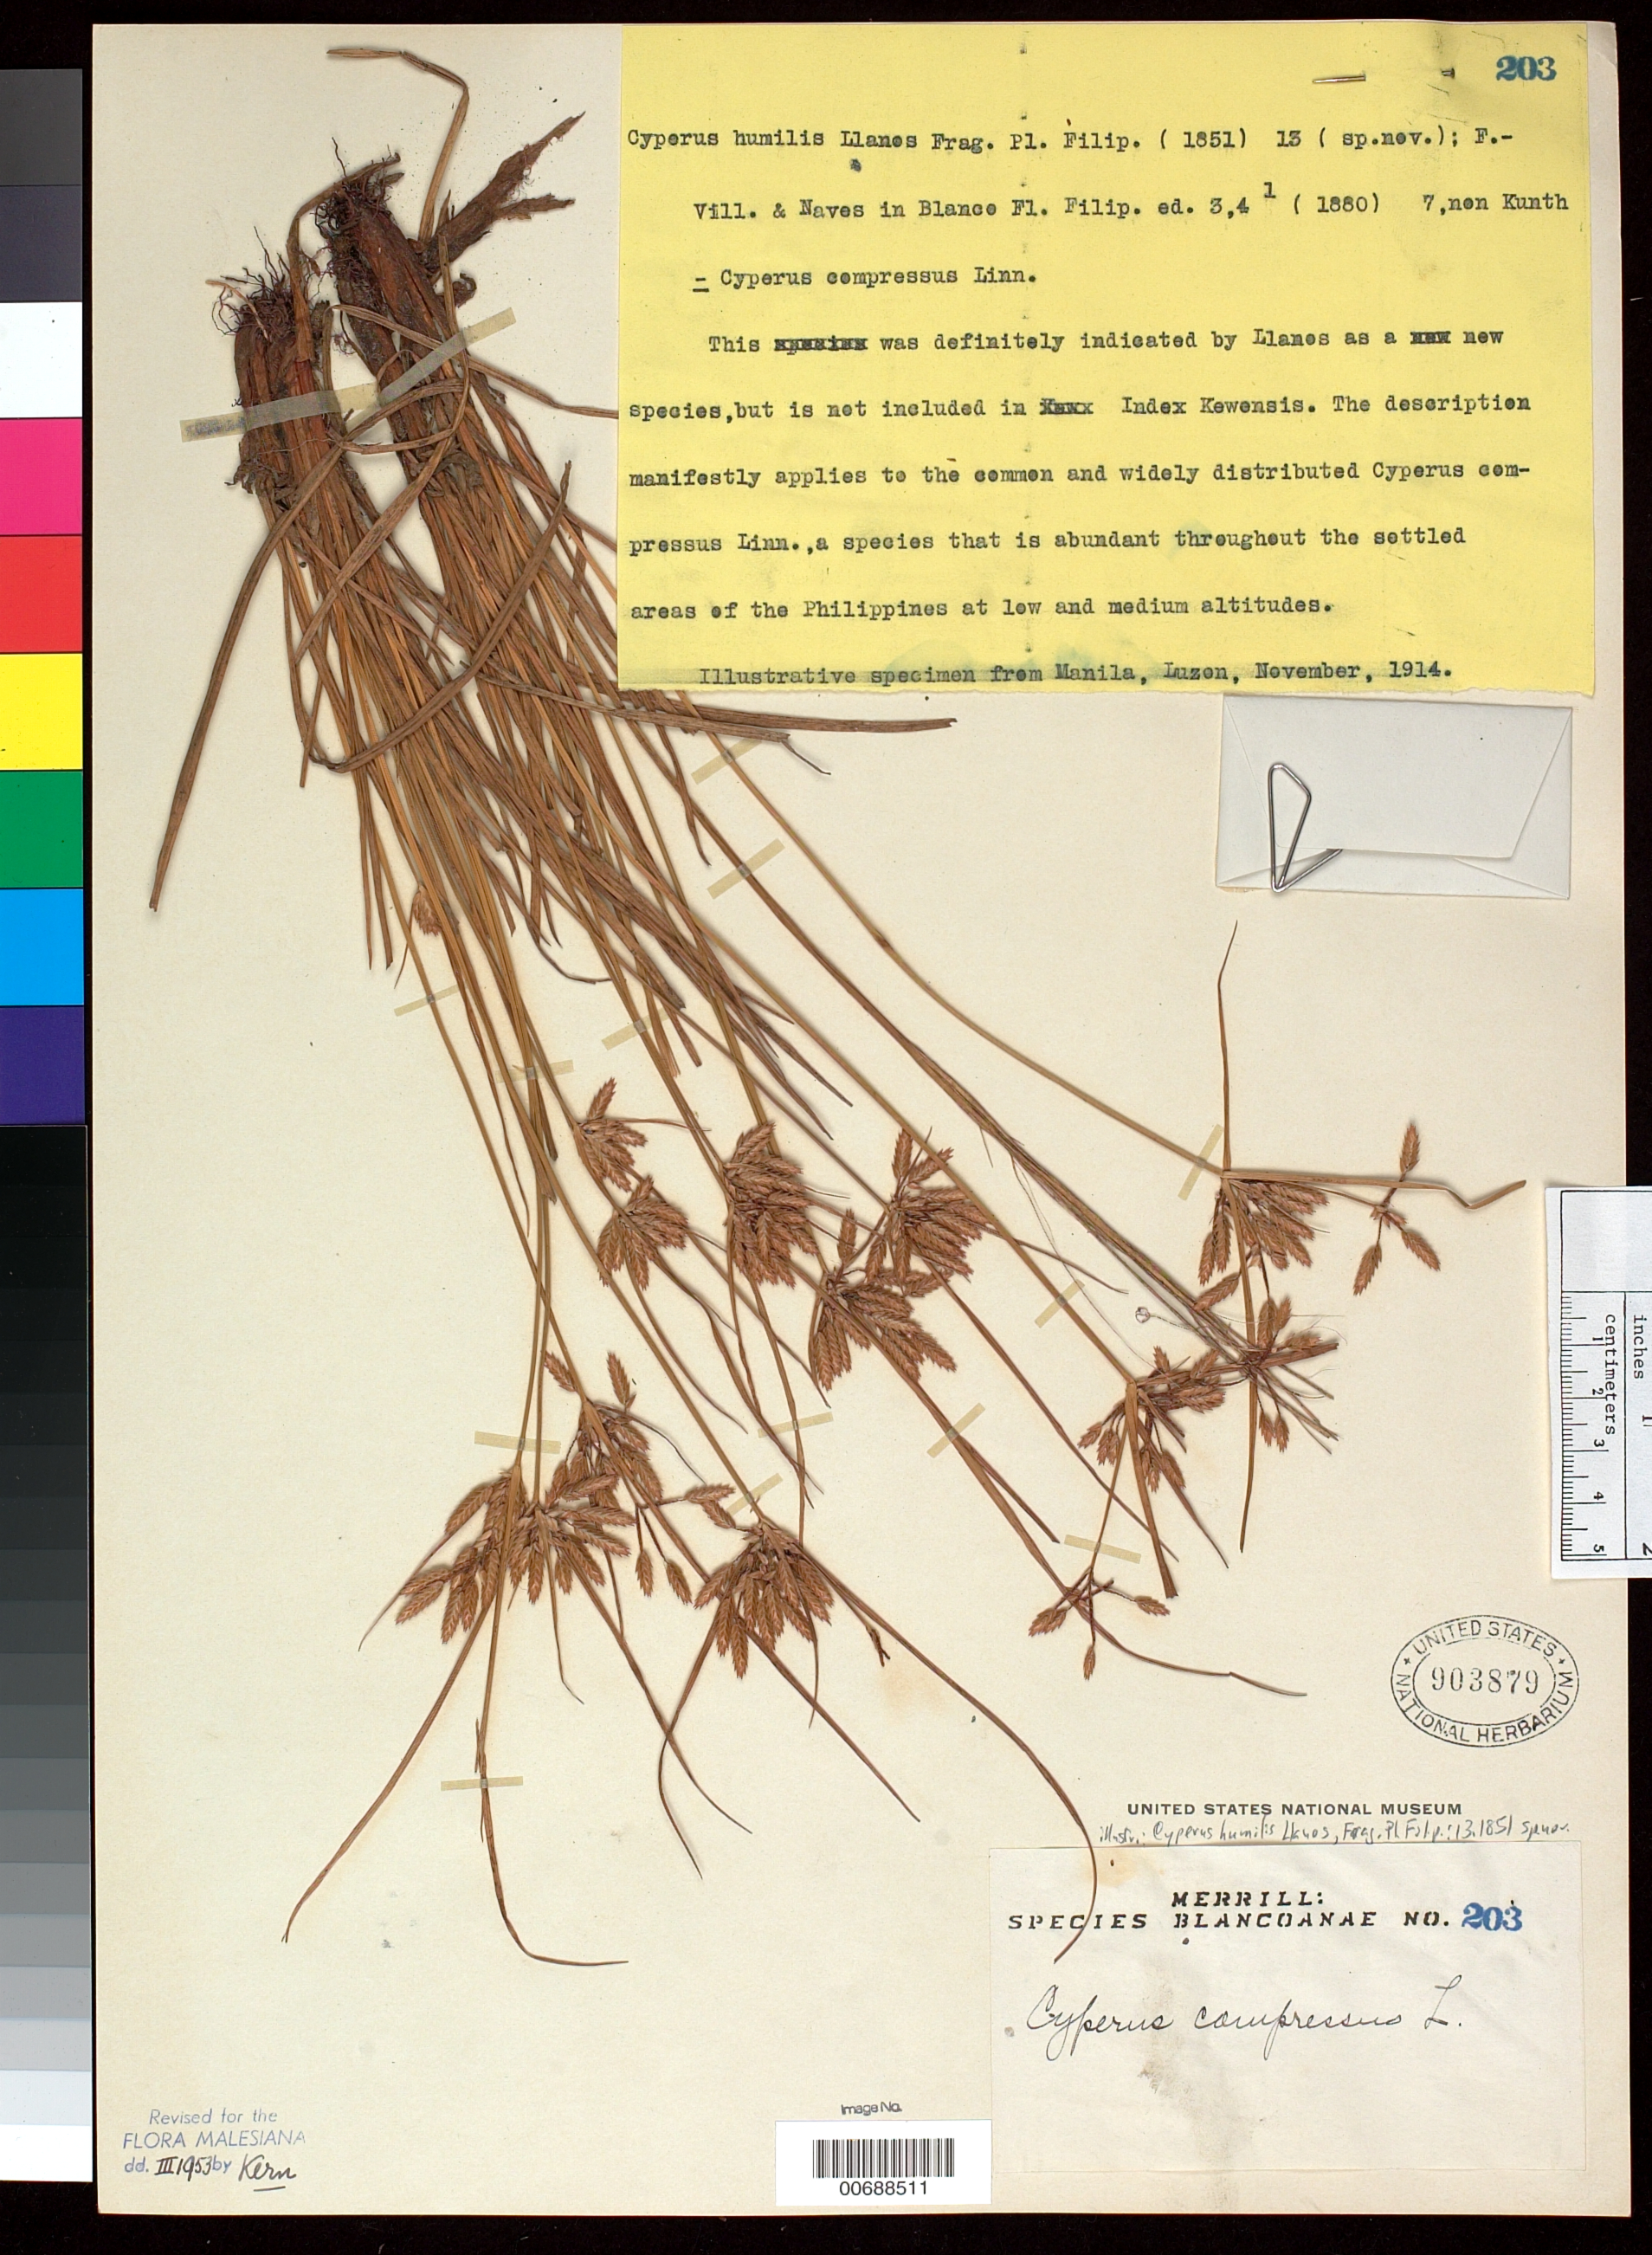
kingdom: Plantae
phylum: Tracheophyta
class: Liliopsida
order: Poales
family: Cyperaceae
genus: Cyperus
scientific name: Cyperus compressus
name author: L.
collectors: E. D. Merrill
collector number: Sp. Blancoan. 0203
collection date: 1914-11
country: Philippines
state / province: National Capital Region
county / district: Manila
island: Luzon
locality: Manila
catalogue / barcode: US 903879